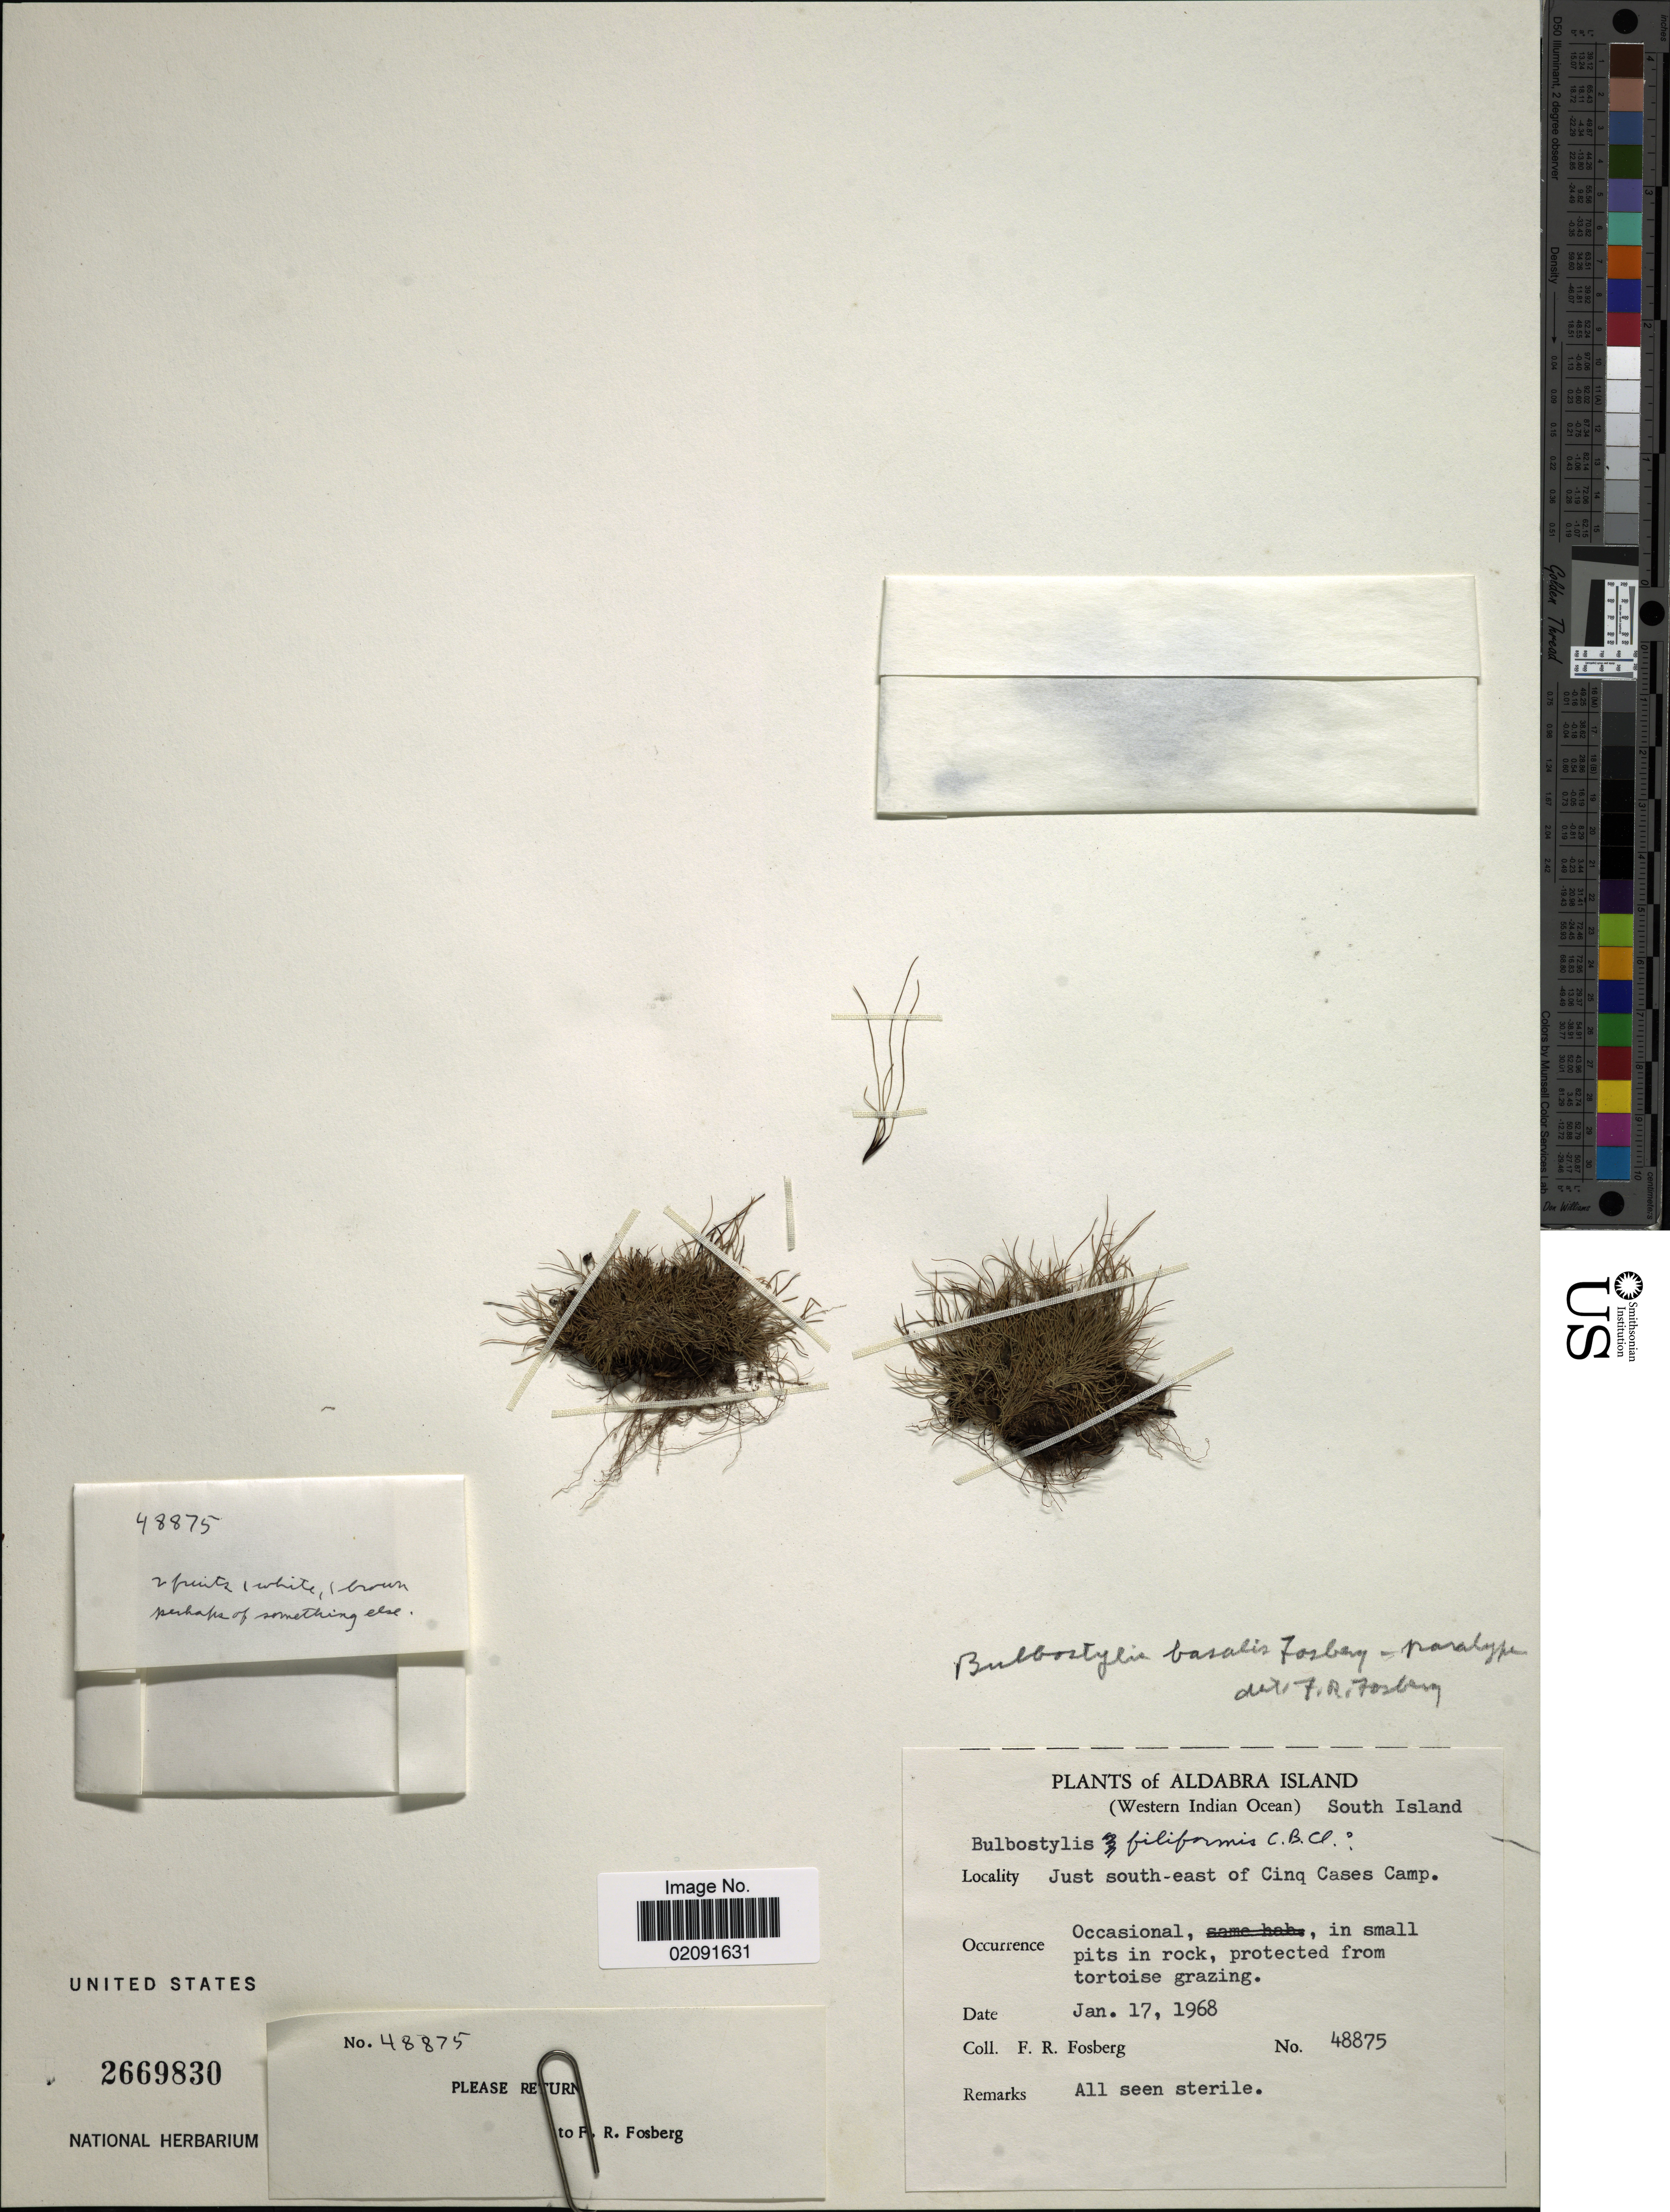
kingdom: Plantae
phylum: Tracheophyta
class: Liliopsida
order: Poales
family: Cyperaceae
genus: Bulbostylis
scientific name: Bulbostylis basalis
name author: Fosberg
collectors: F. R. Fosberg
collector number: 48875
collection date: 1968-01-17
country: Seychelles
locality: Aldabra Island. South Island. Just south-east of Cinq Cases Camp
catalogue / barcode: US 2669830